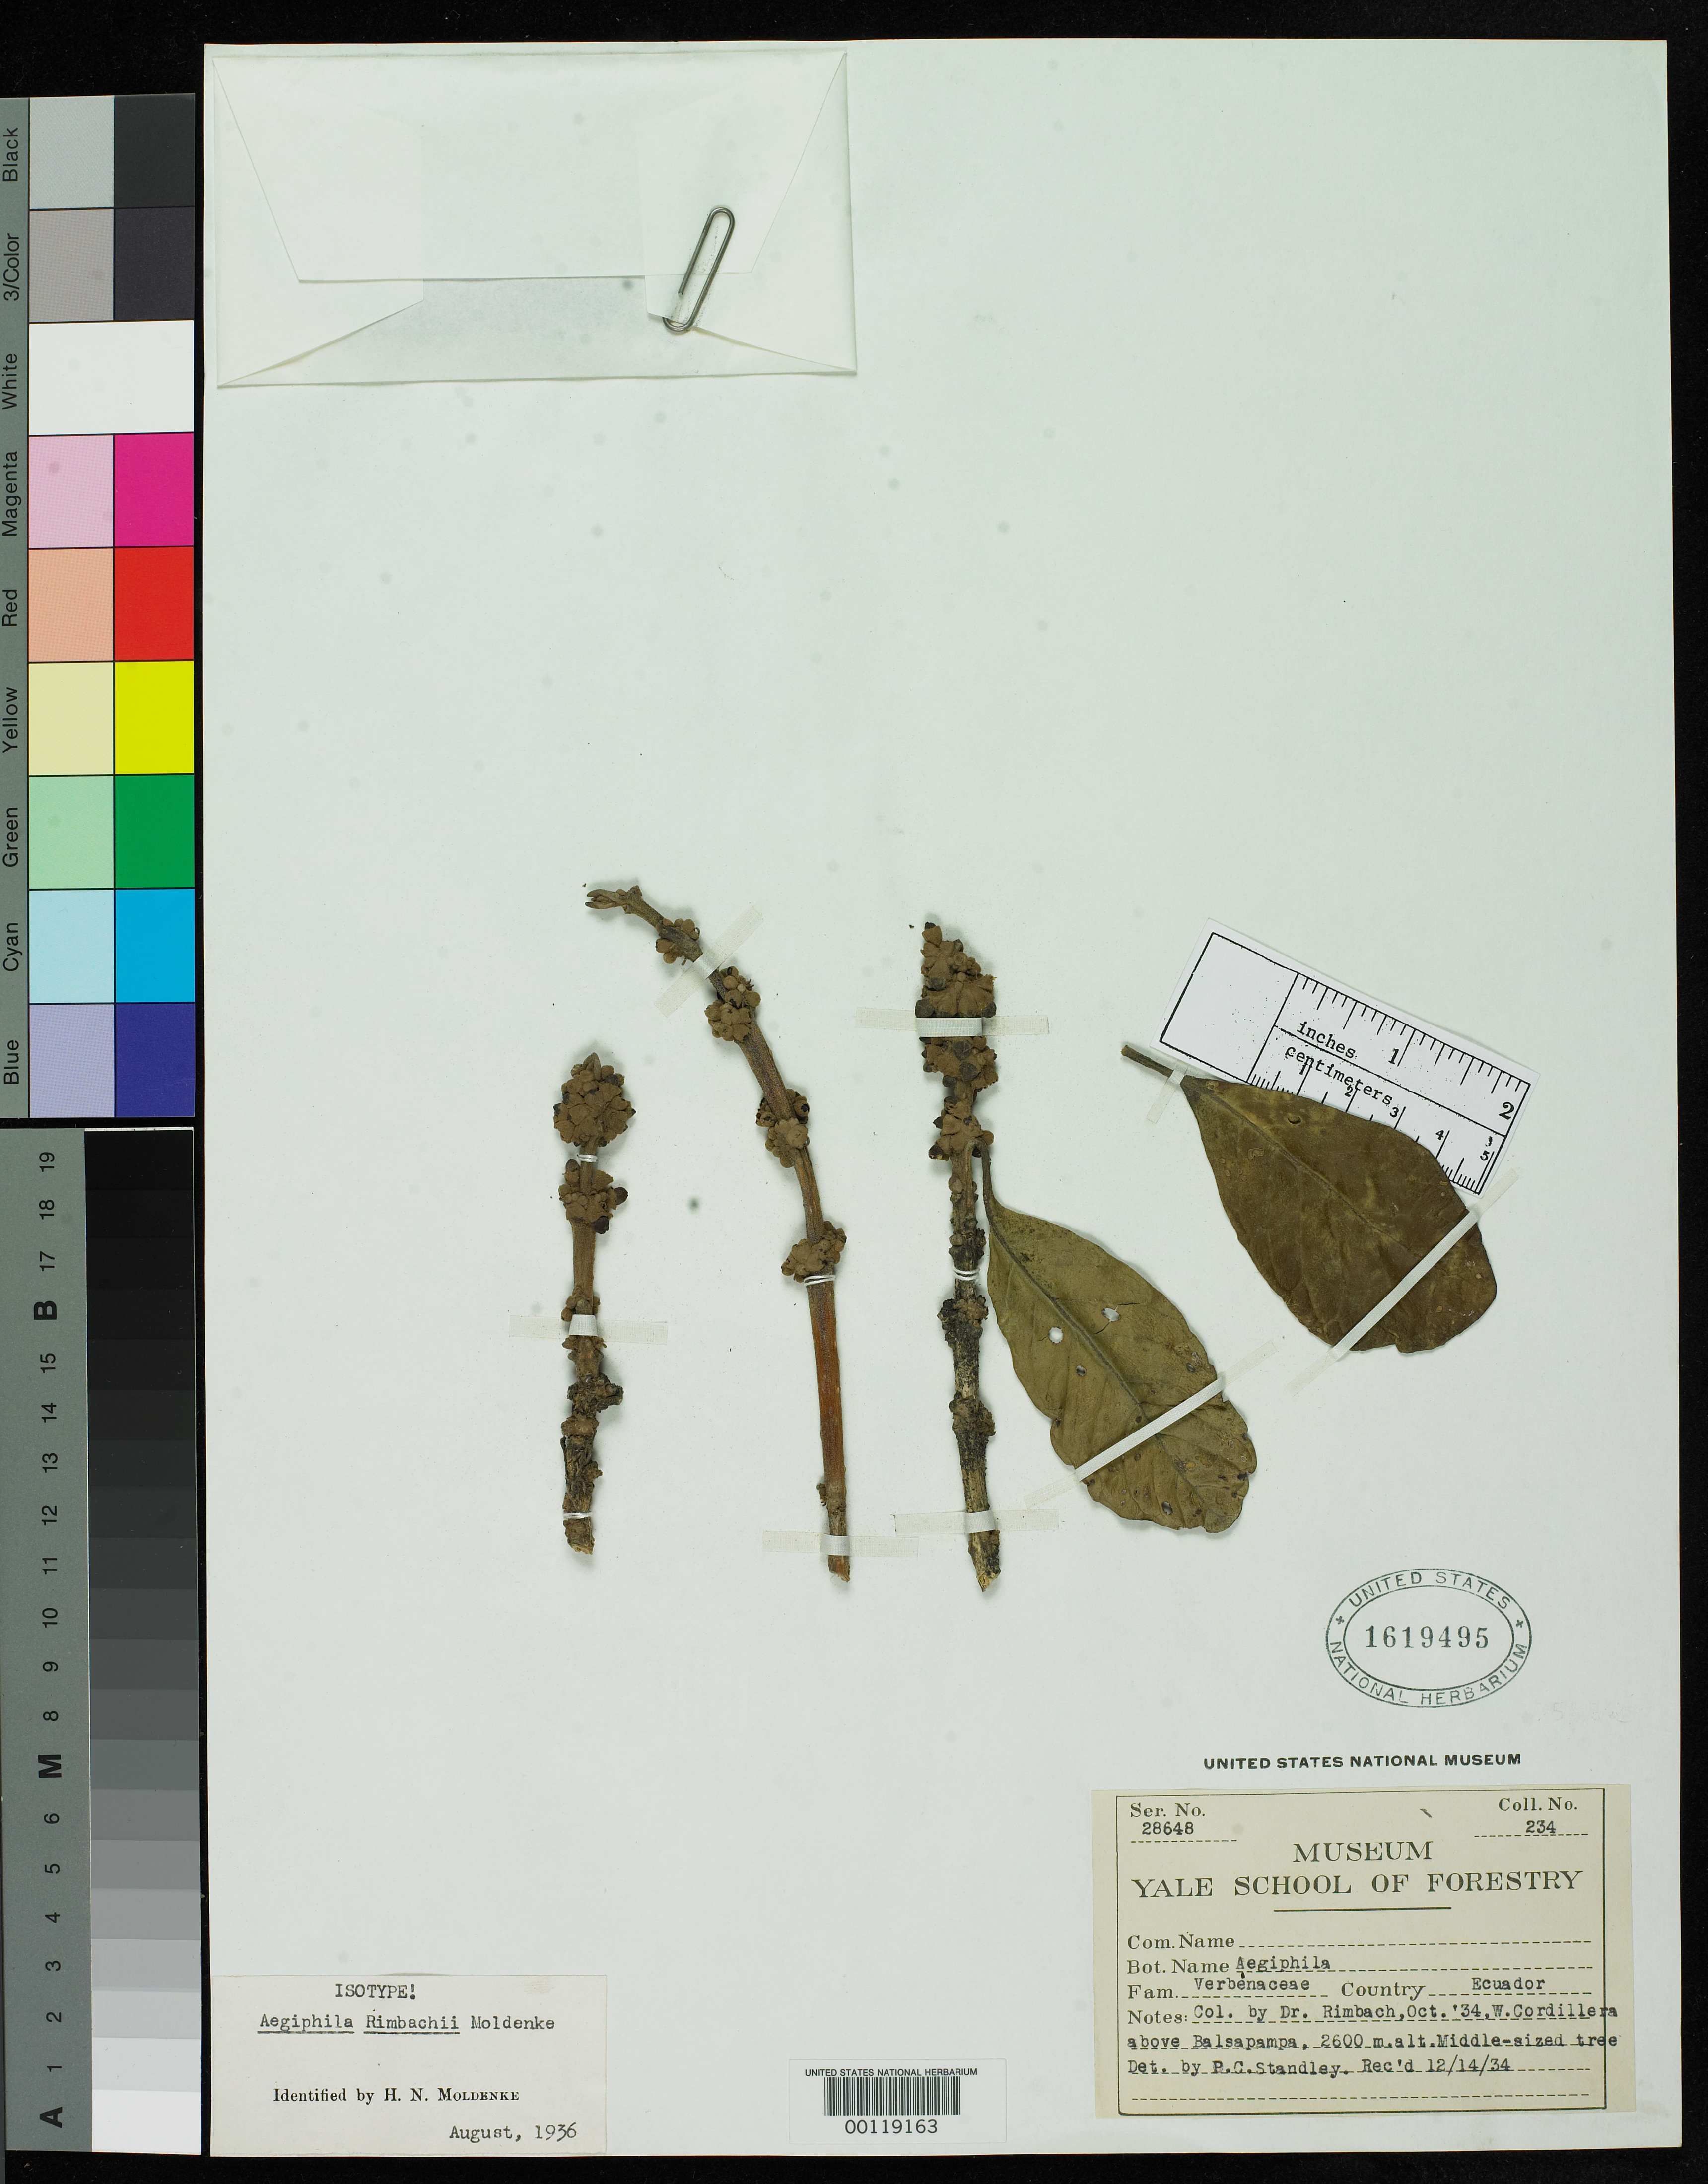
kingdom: Plantae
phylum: Tracheophyta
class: Magnoliopsida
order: Lamiales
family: Lamiaceae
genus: Aegiphila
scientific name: Aegiphila rimbachii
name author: Moldenke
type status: Isotype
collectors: A. Rimbach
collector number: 234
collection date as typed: Oct 1934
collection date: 1934-10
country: Ecuador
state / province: Los Ríos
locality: Balsapampa.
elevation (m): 2600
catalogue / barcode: US 1619495